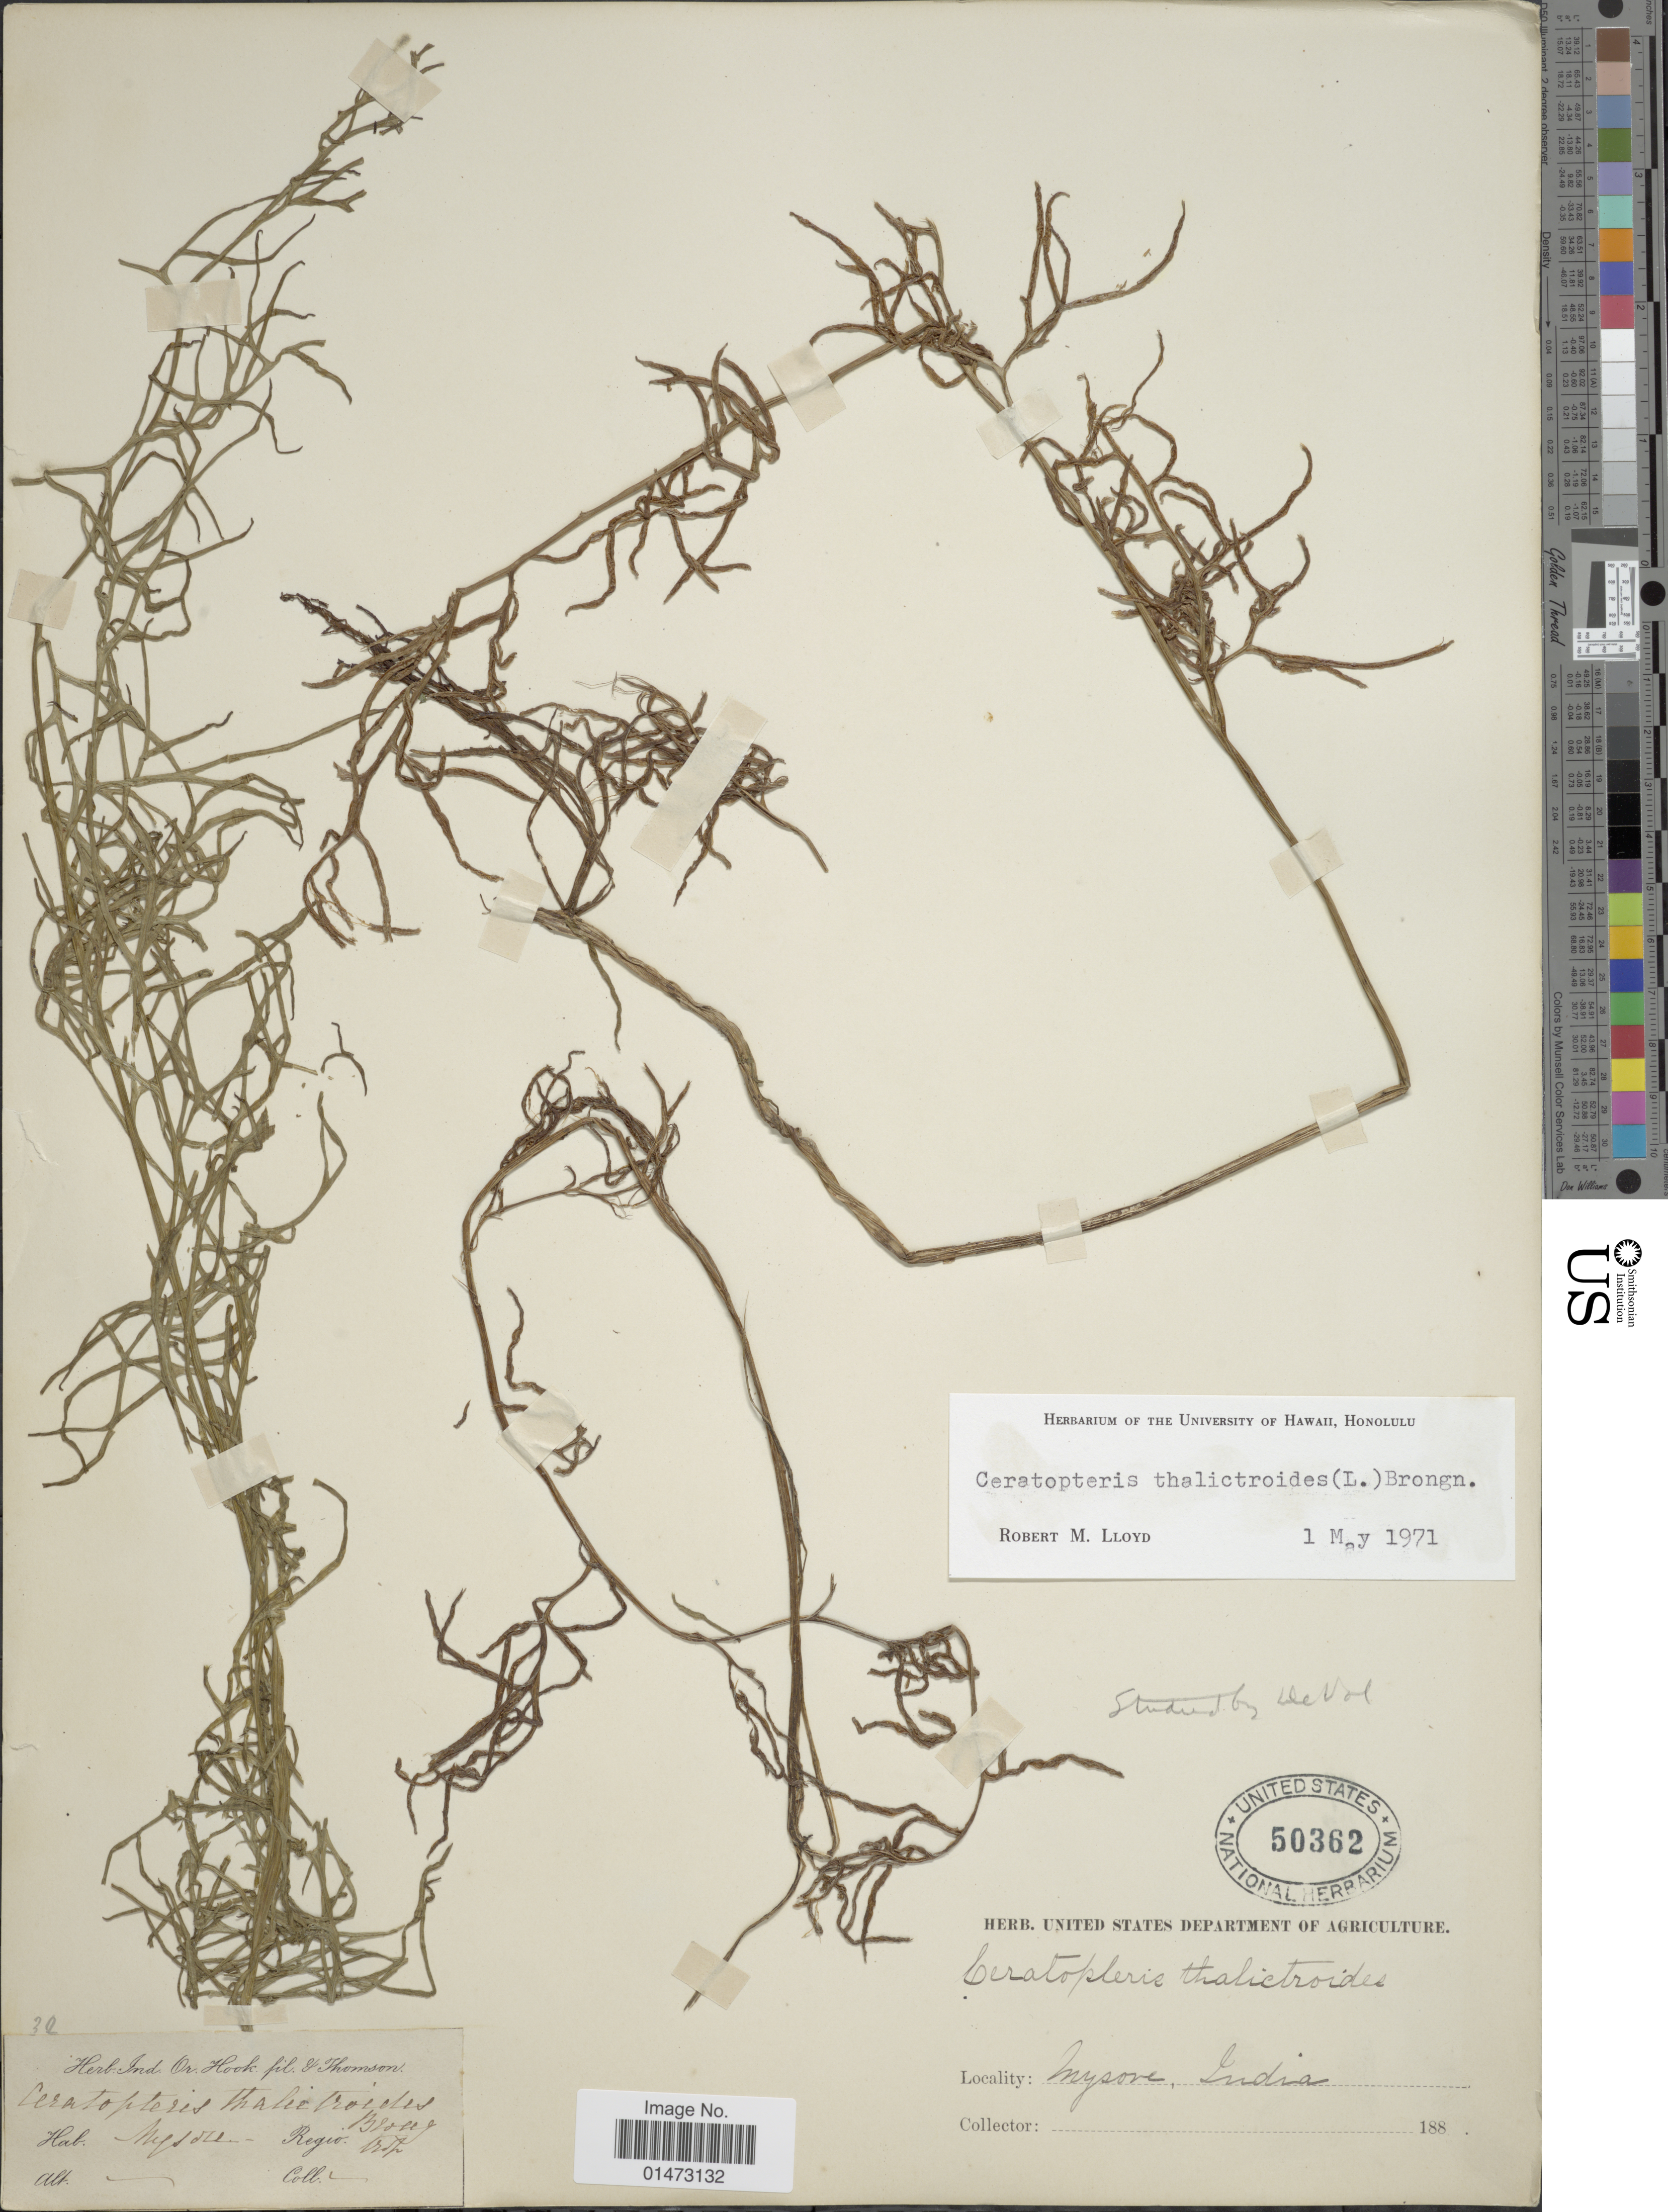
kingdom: Plantae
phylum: Tracheophyta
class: Polypodiopsida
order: Polypodiales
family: Pteridaceae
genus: Ceratopteris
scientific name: Ceratopteris thalictroides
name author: (L.) Brongn.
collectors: ex herb. Hook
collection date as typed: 188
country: India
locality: Mysore. Regio. trop.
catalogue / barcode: US 50362